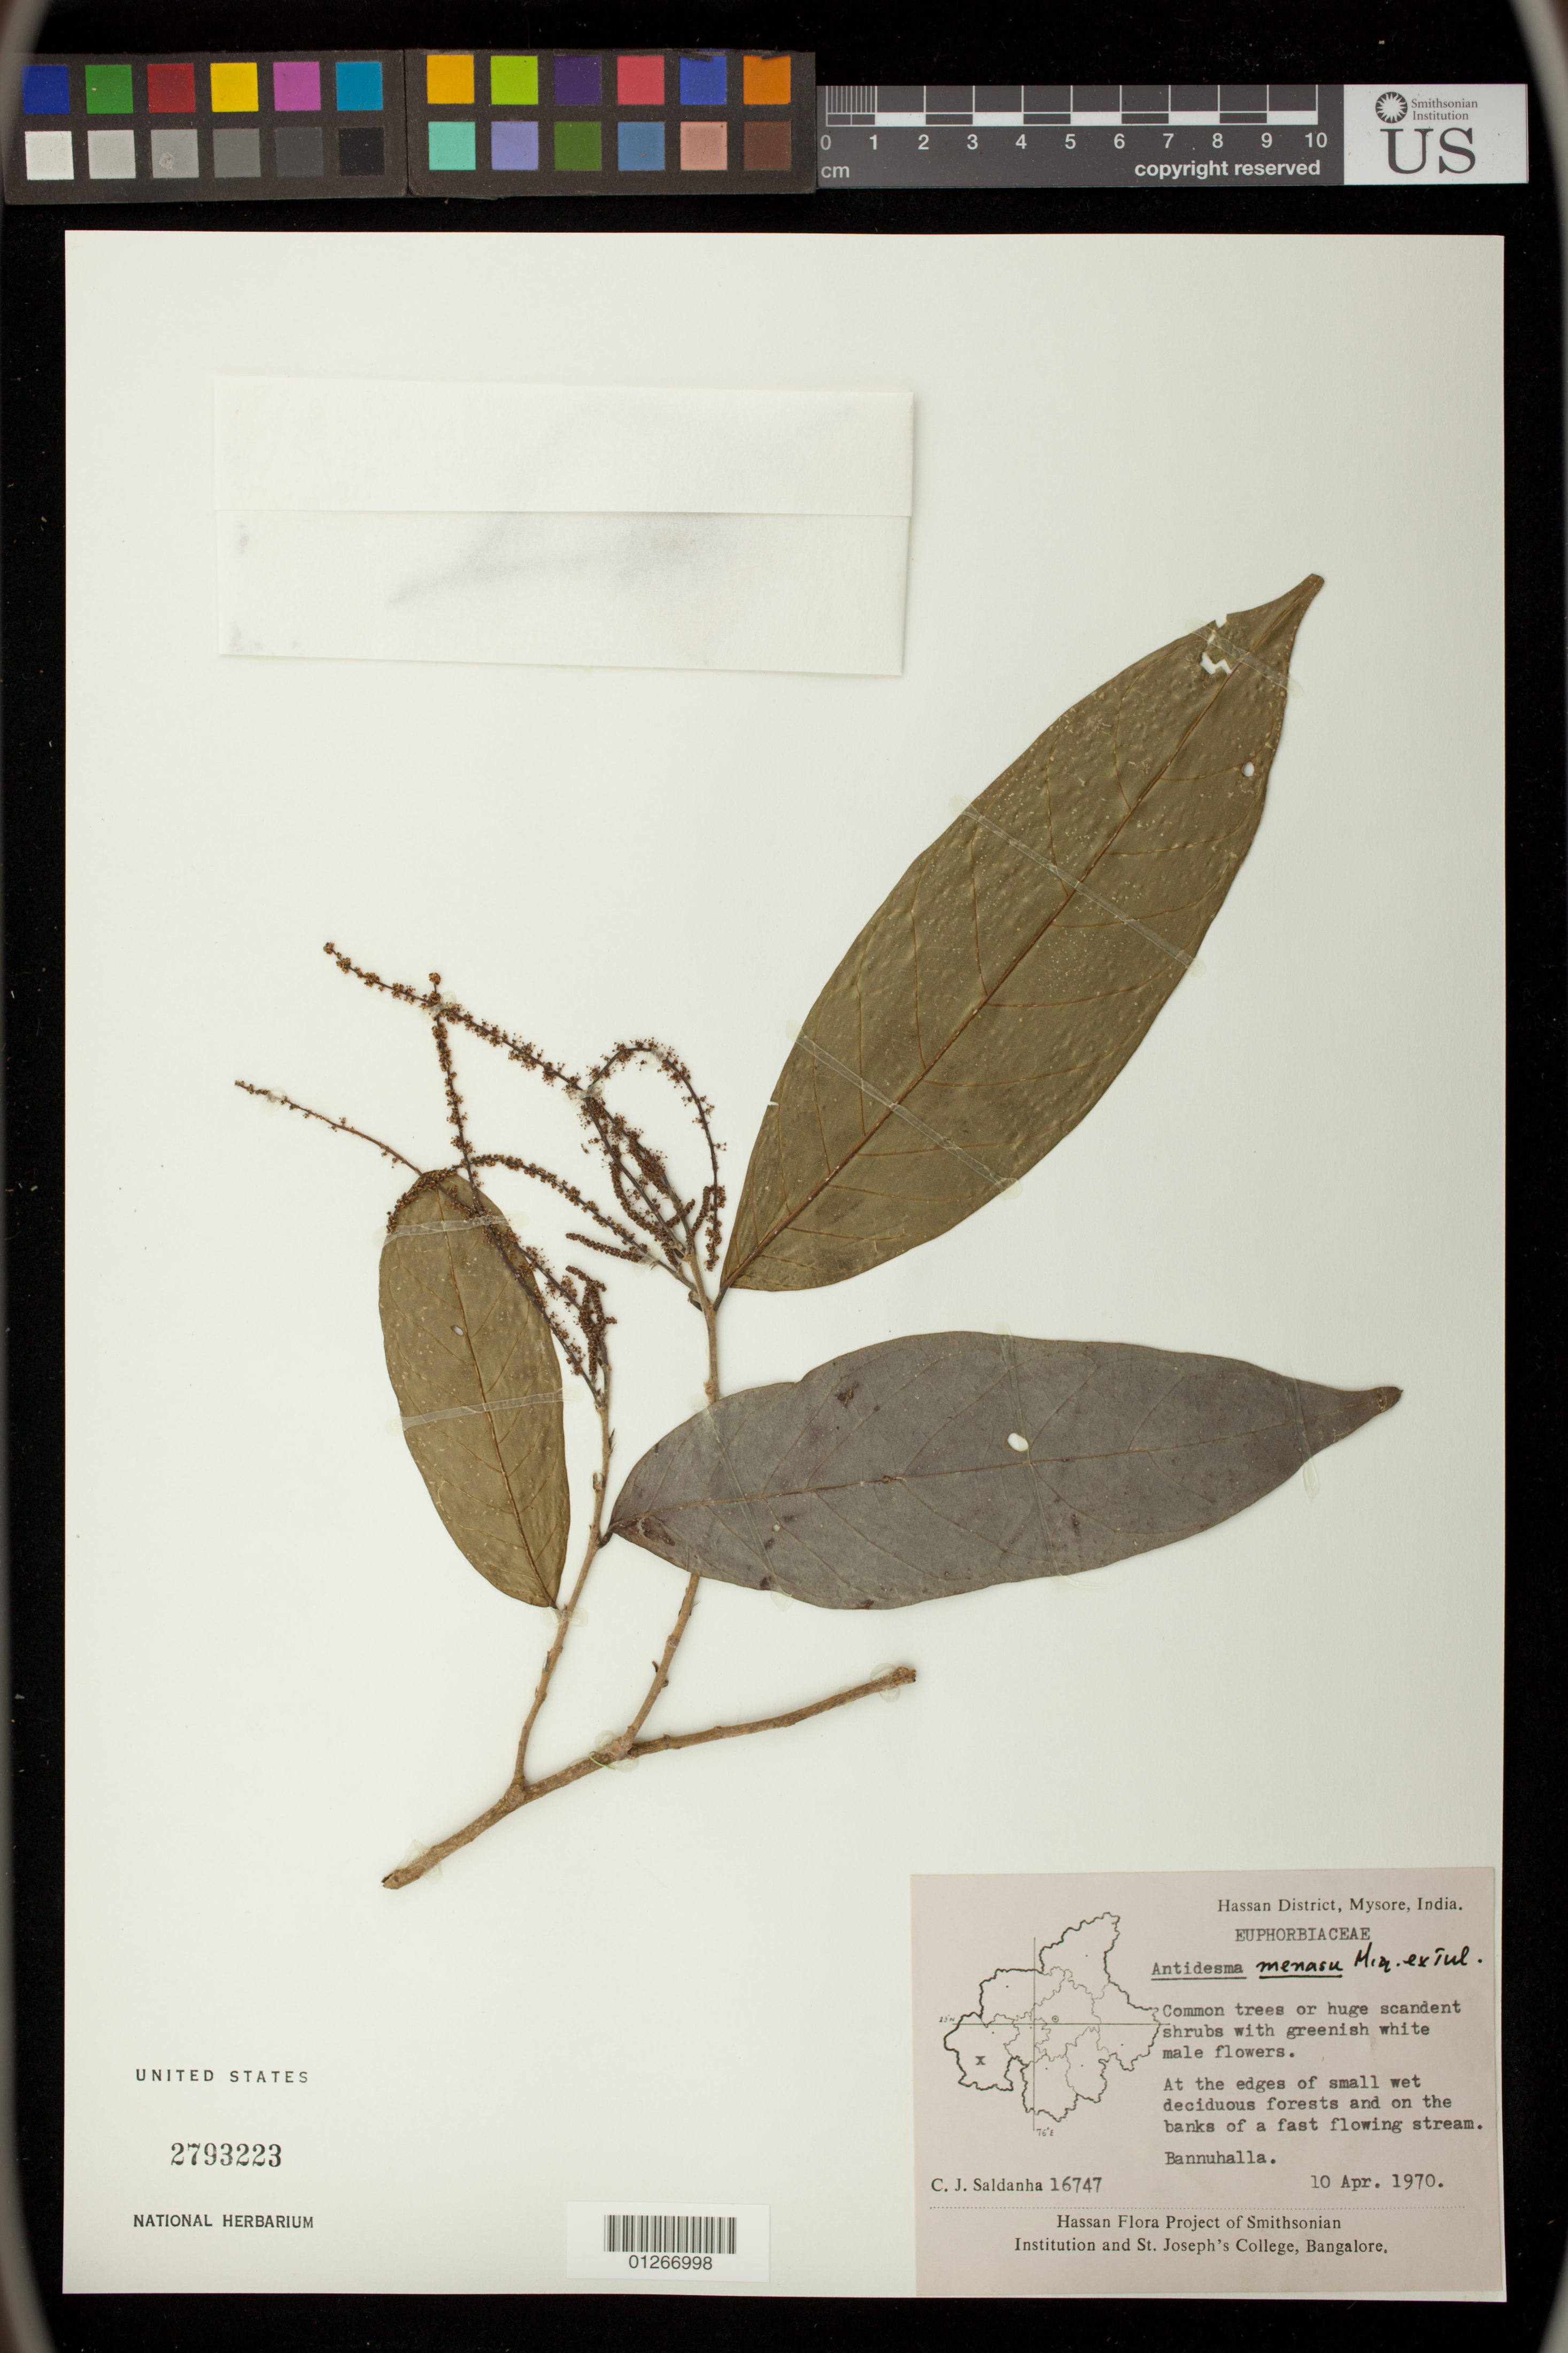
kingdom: Plantae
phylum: Tracheophyta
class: Magnoliopsida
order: Malpighiales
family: Phyllanthaceae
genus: Antidesma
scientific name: Antidesma menasu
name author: Miq. ex Tul.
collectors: C. J. Saldanha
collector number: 16747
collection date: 1970-04-10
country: India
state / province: Karnataka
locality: Hassan District, Mysore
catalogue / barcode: US 2793223